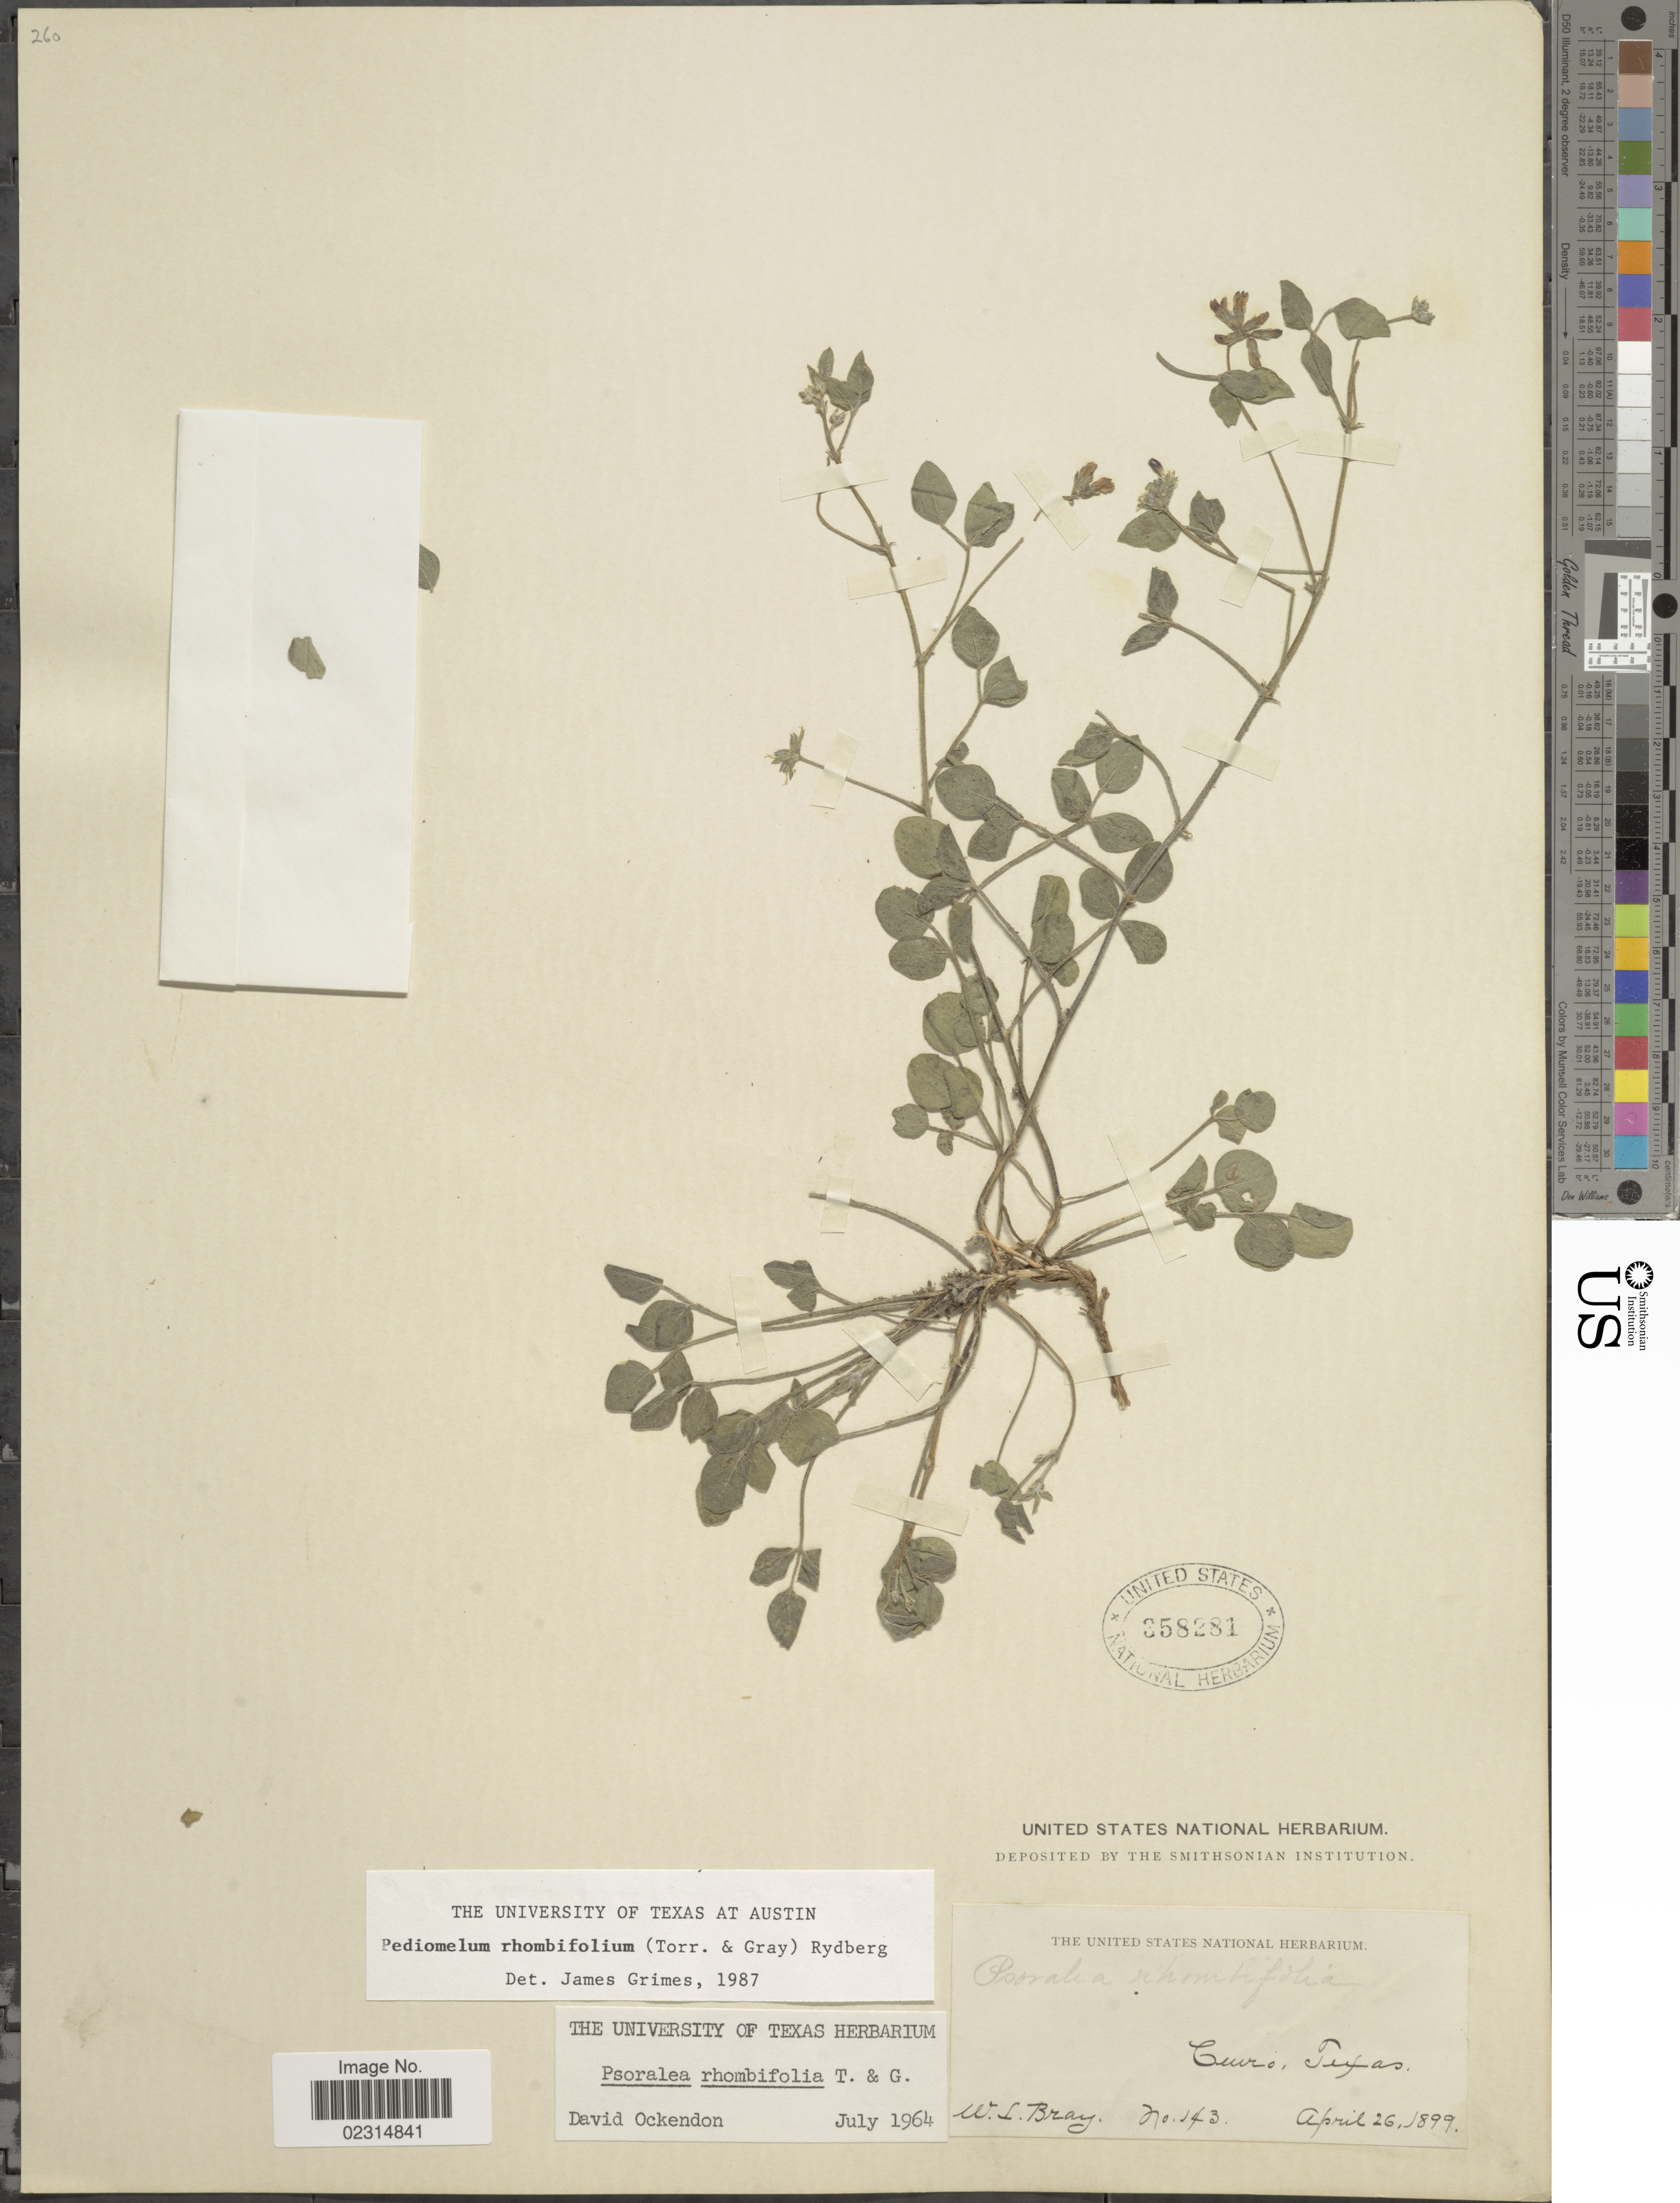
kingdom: Plantae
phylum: Tracheophyta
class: Magnoliopsida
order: Fabales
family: Fabaceae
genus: Pediomelum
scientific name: Pediomelum rhombifolium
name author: (Torr. & A. Gray) Rydb.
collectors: W. L. Bray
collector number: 143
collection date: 1899-04-26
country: United States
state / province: Texas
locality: Cuero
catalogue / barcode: US 358281